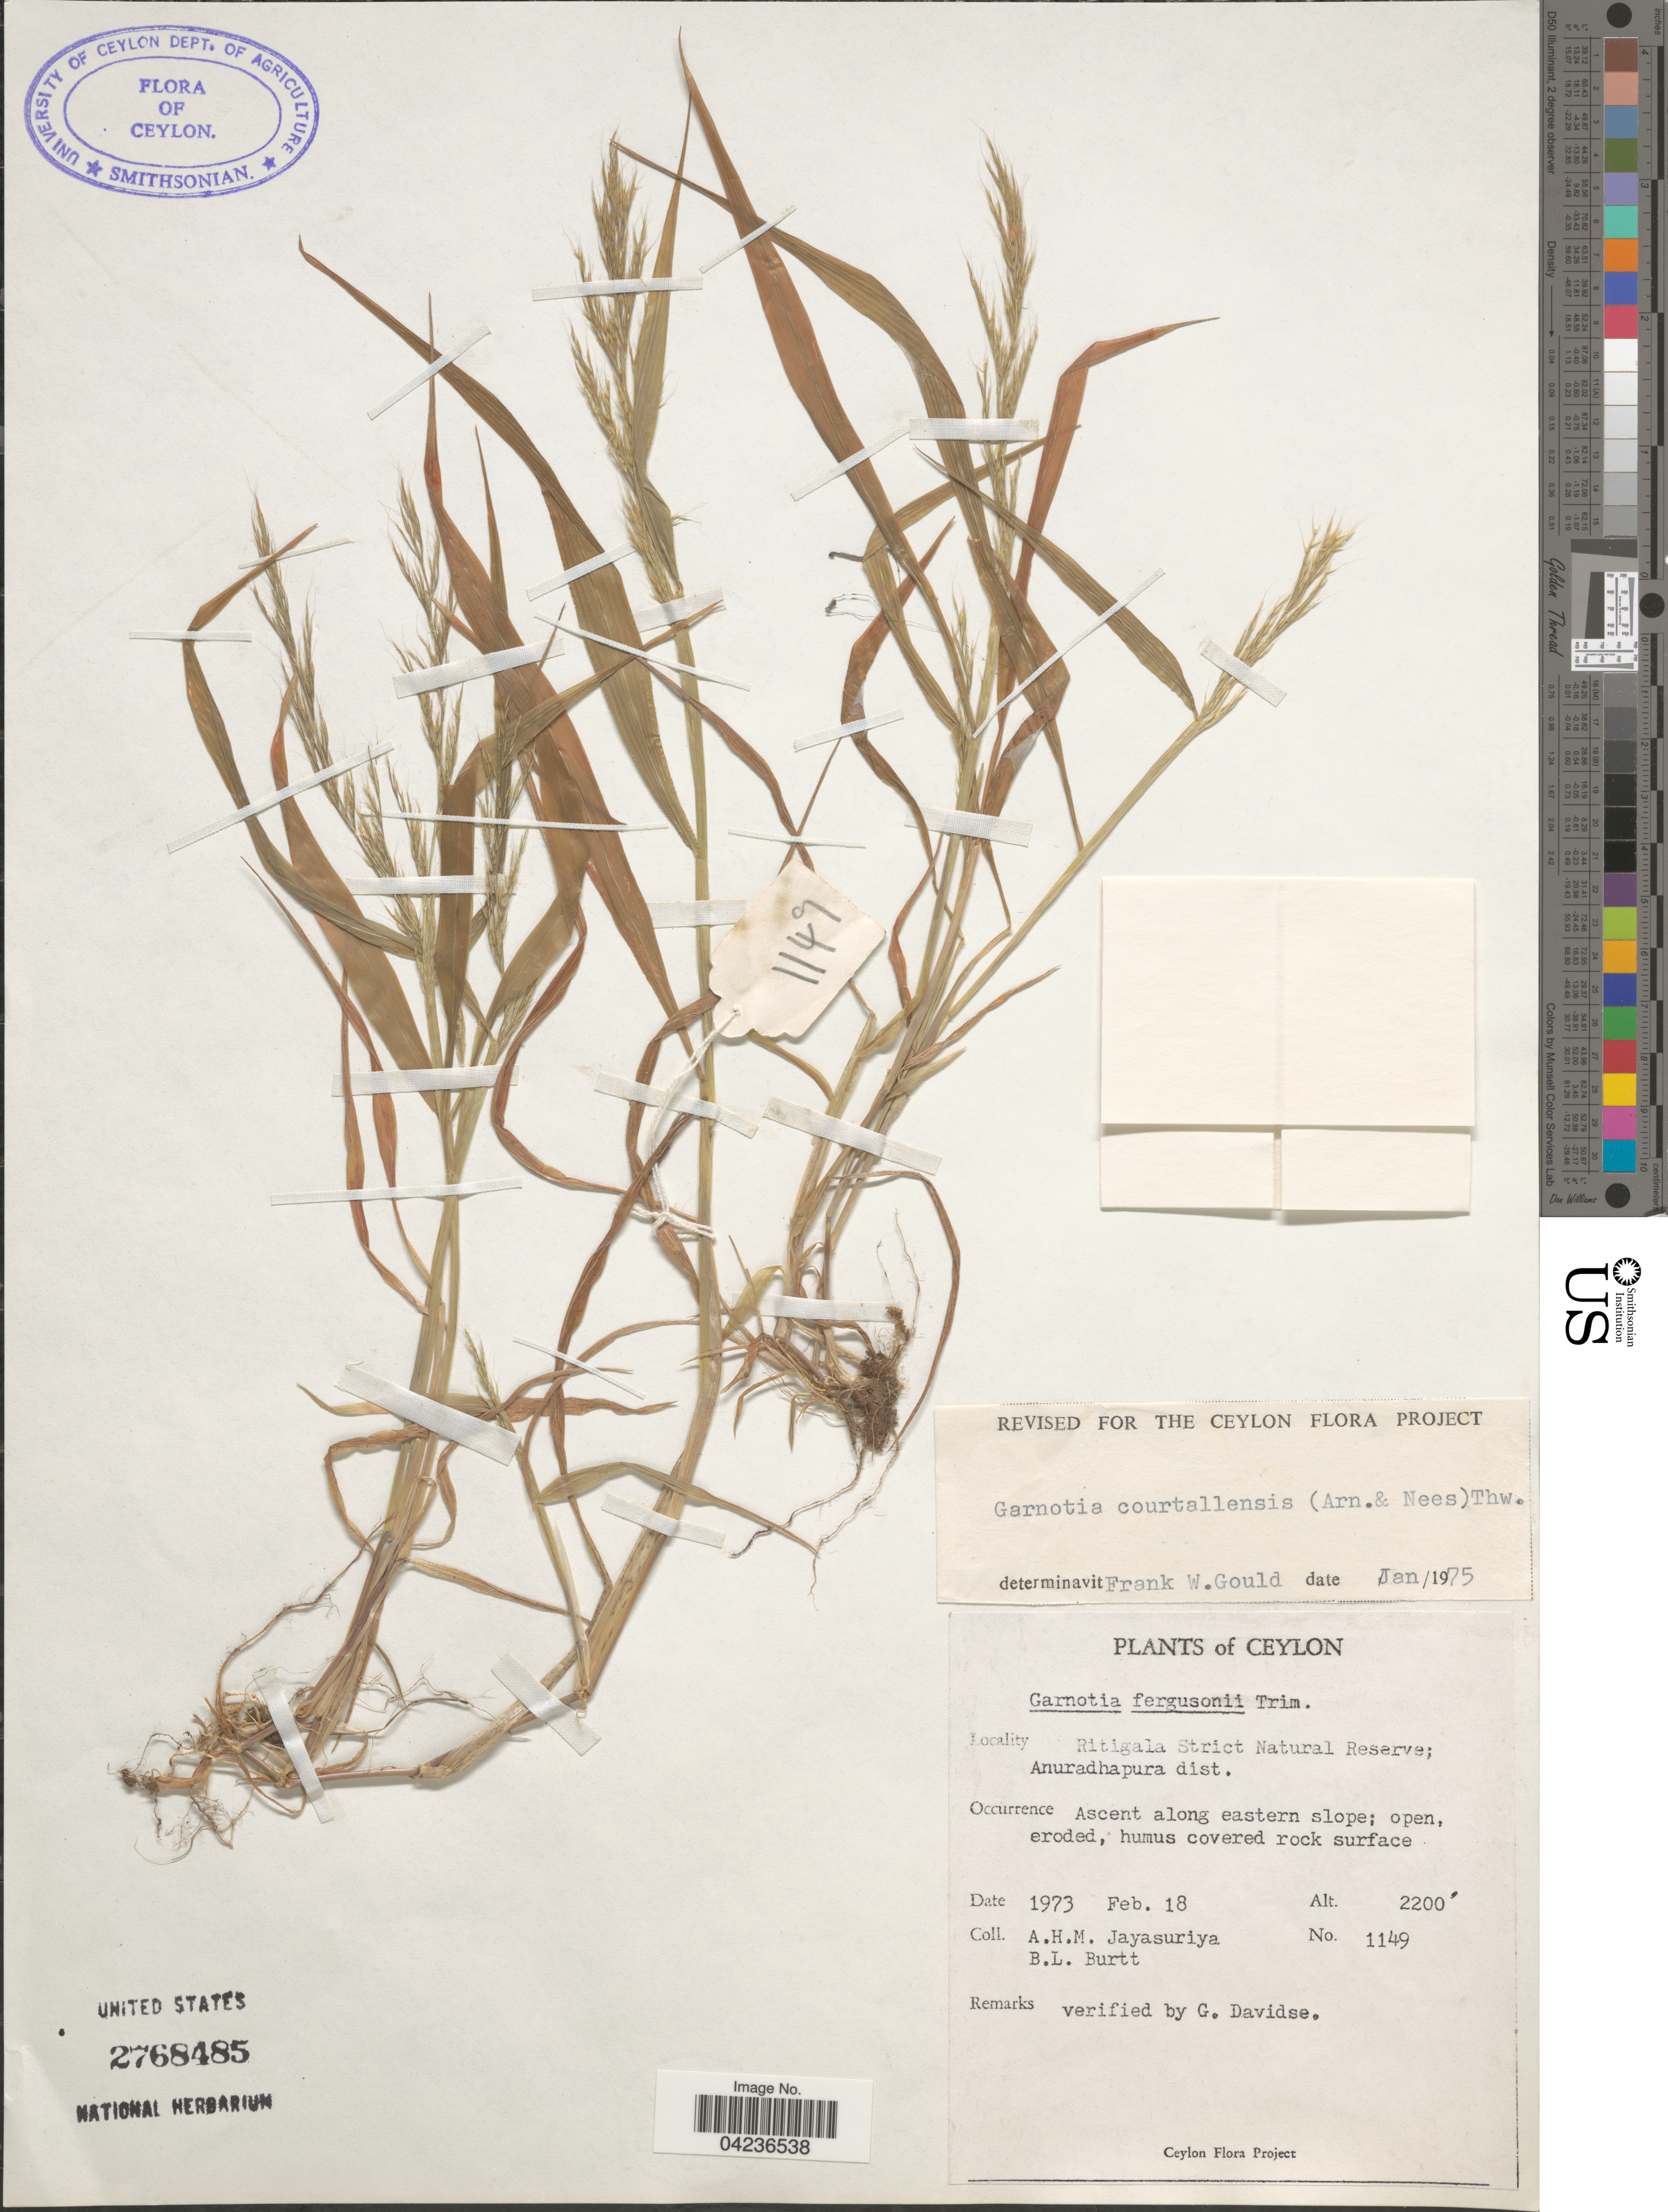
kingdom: Plantae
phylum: Tracheophyta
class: Liliopsida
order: Poales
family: Poaceae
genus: Garnotia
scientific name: Garnotia courtallensis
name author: Thwaites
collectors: A. H. Jayasuriya & B. L. Burtt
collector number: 1149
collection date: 1973-02-18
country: Sri Lanka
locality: Ceylon. Ritigala Strict Natural Reserve; Anuradhapura dist. Ascent along eastern slope.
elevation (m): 671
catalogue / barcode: US 2768485